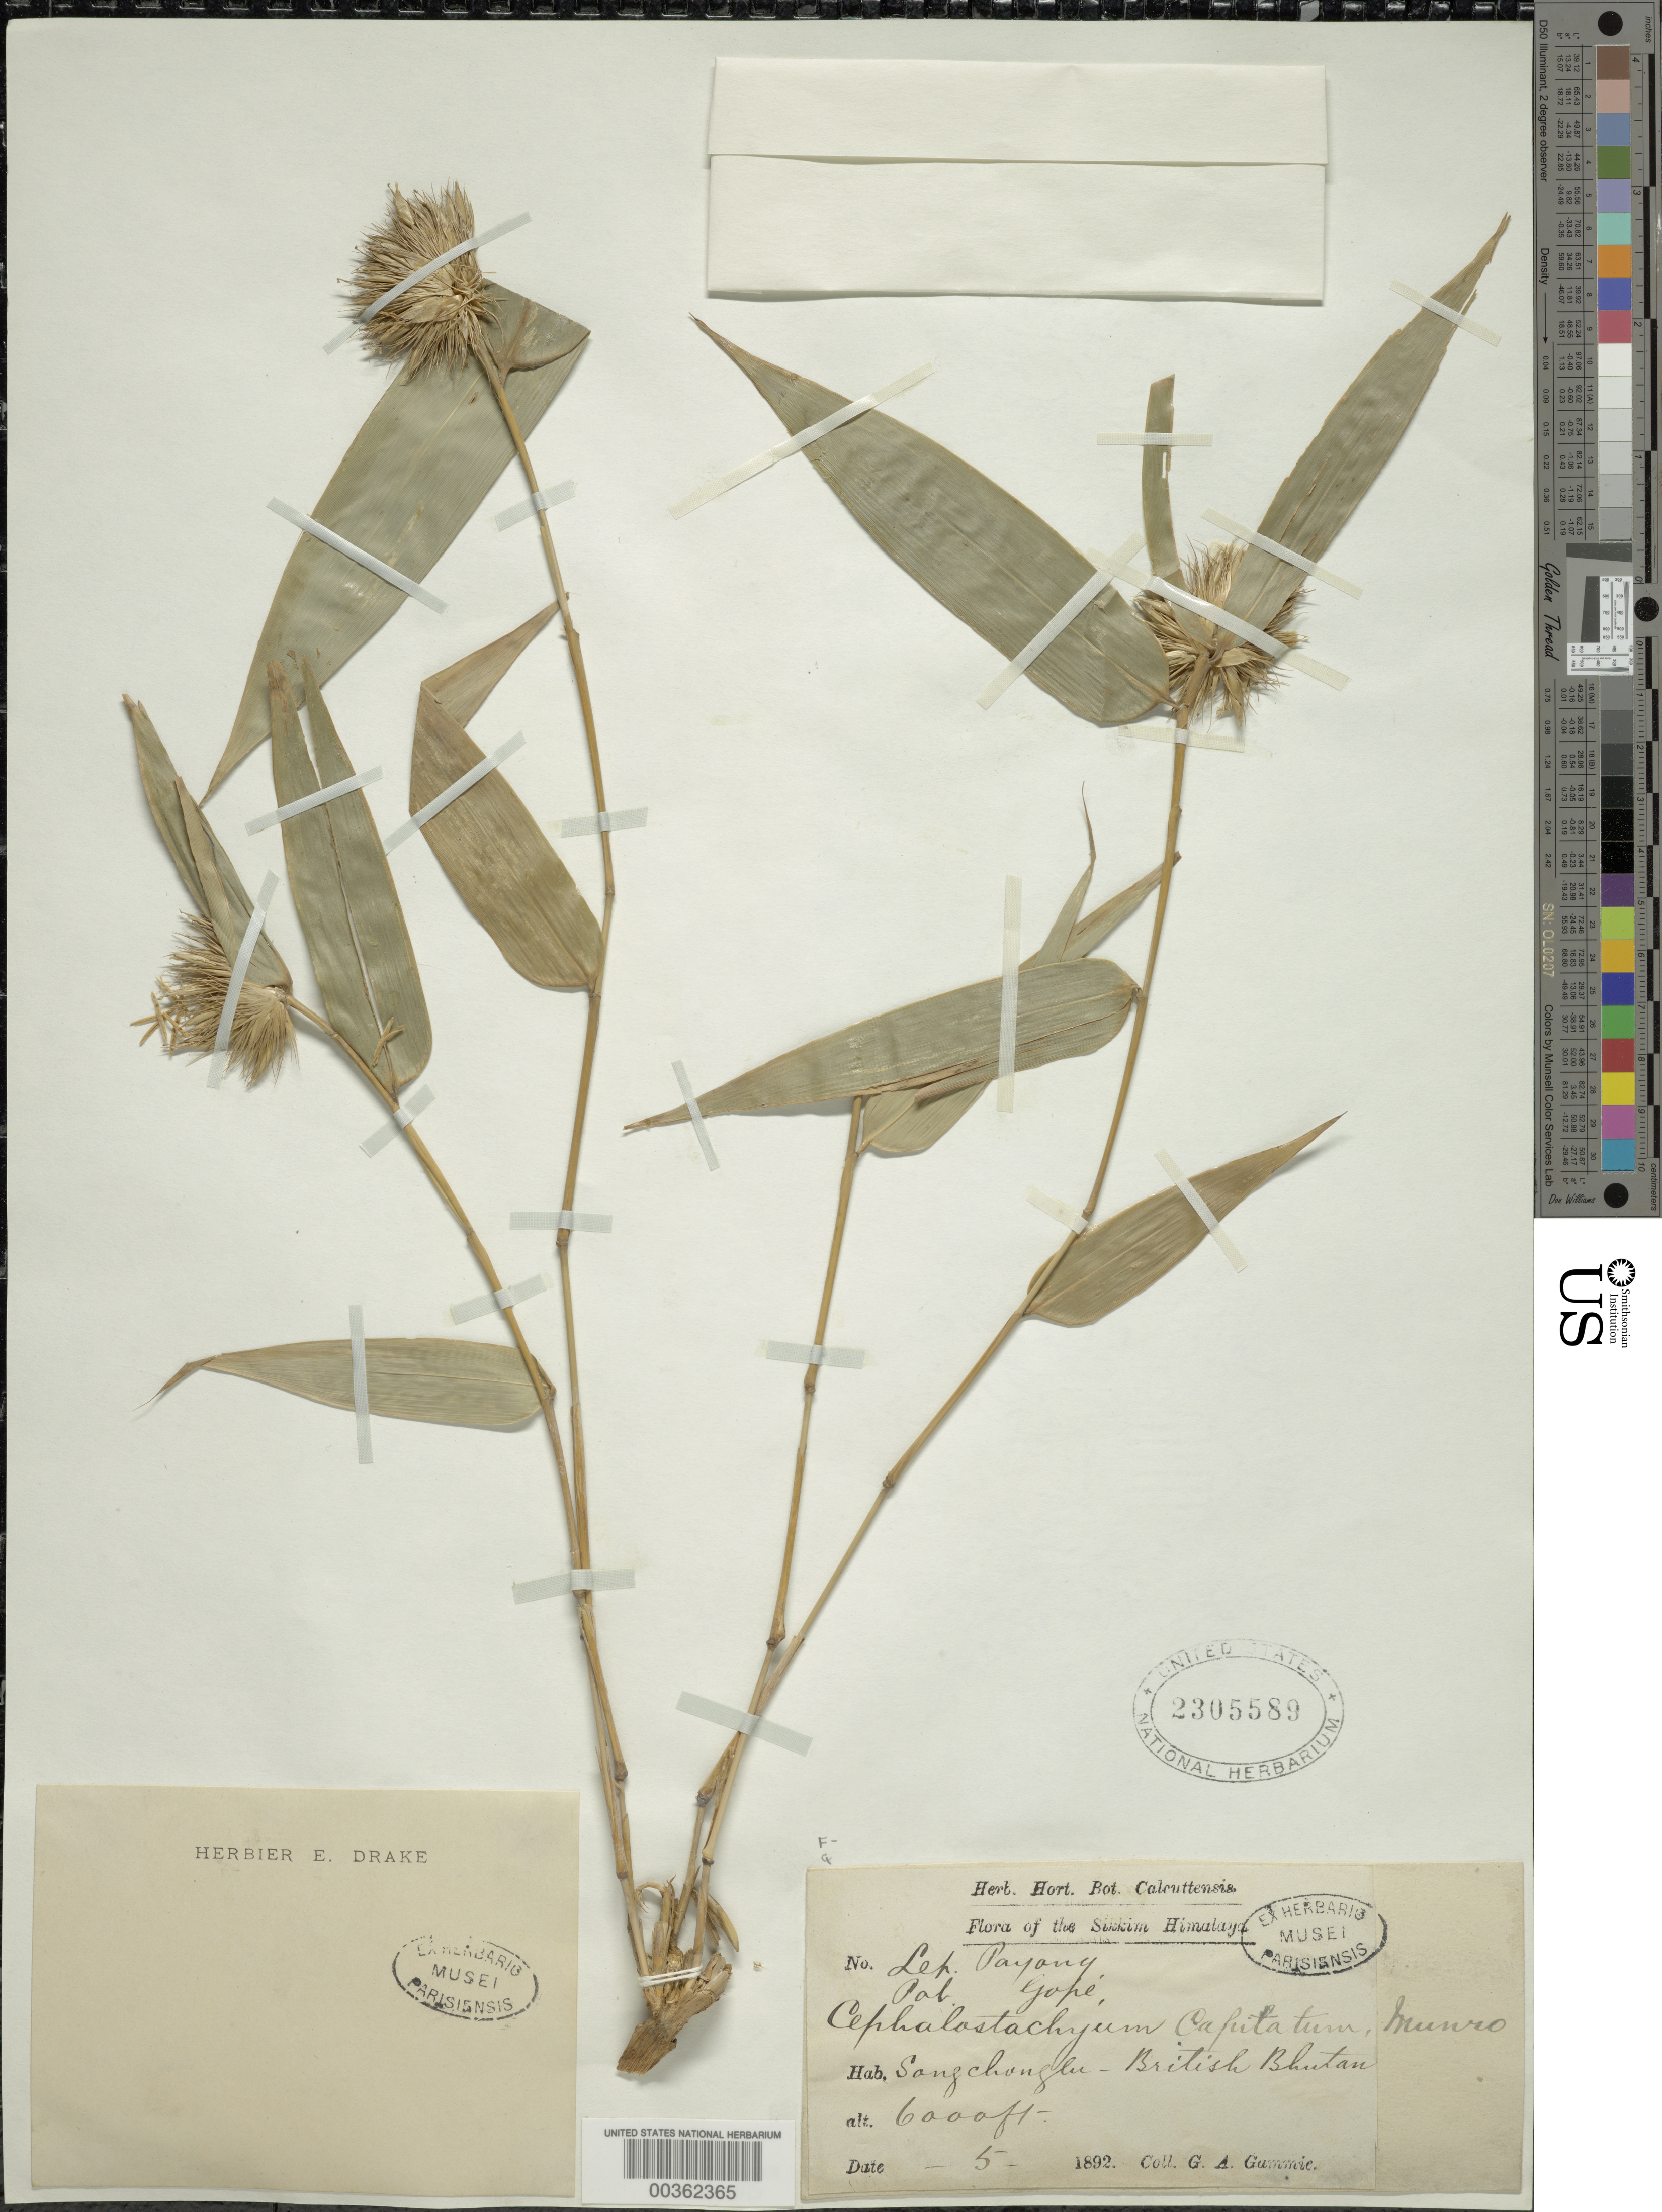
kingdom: Plantae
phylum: Tracheophyta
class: Liliopsida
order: Poales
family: Poaceae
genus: Cephalostachyum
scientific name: Cephalostachyum capitatum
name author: Munro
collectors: G. Gammie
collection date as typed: May 1892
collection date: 1892-05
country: Bhutan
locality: British Bhutan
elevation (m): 1829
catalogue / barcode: US 2305589